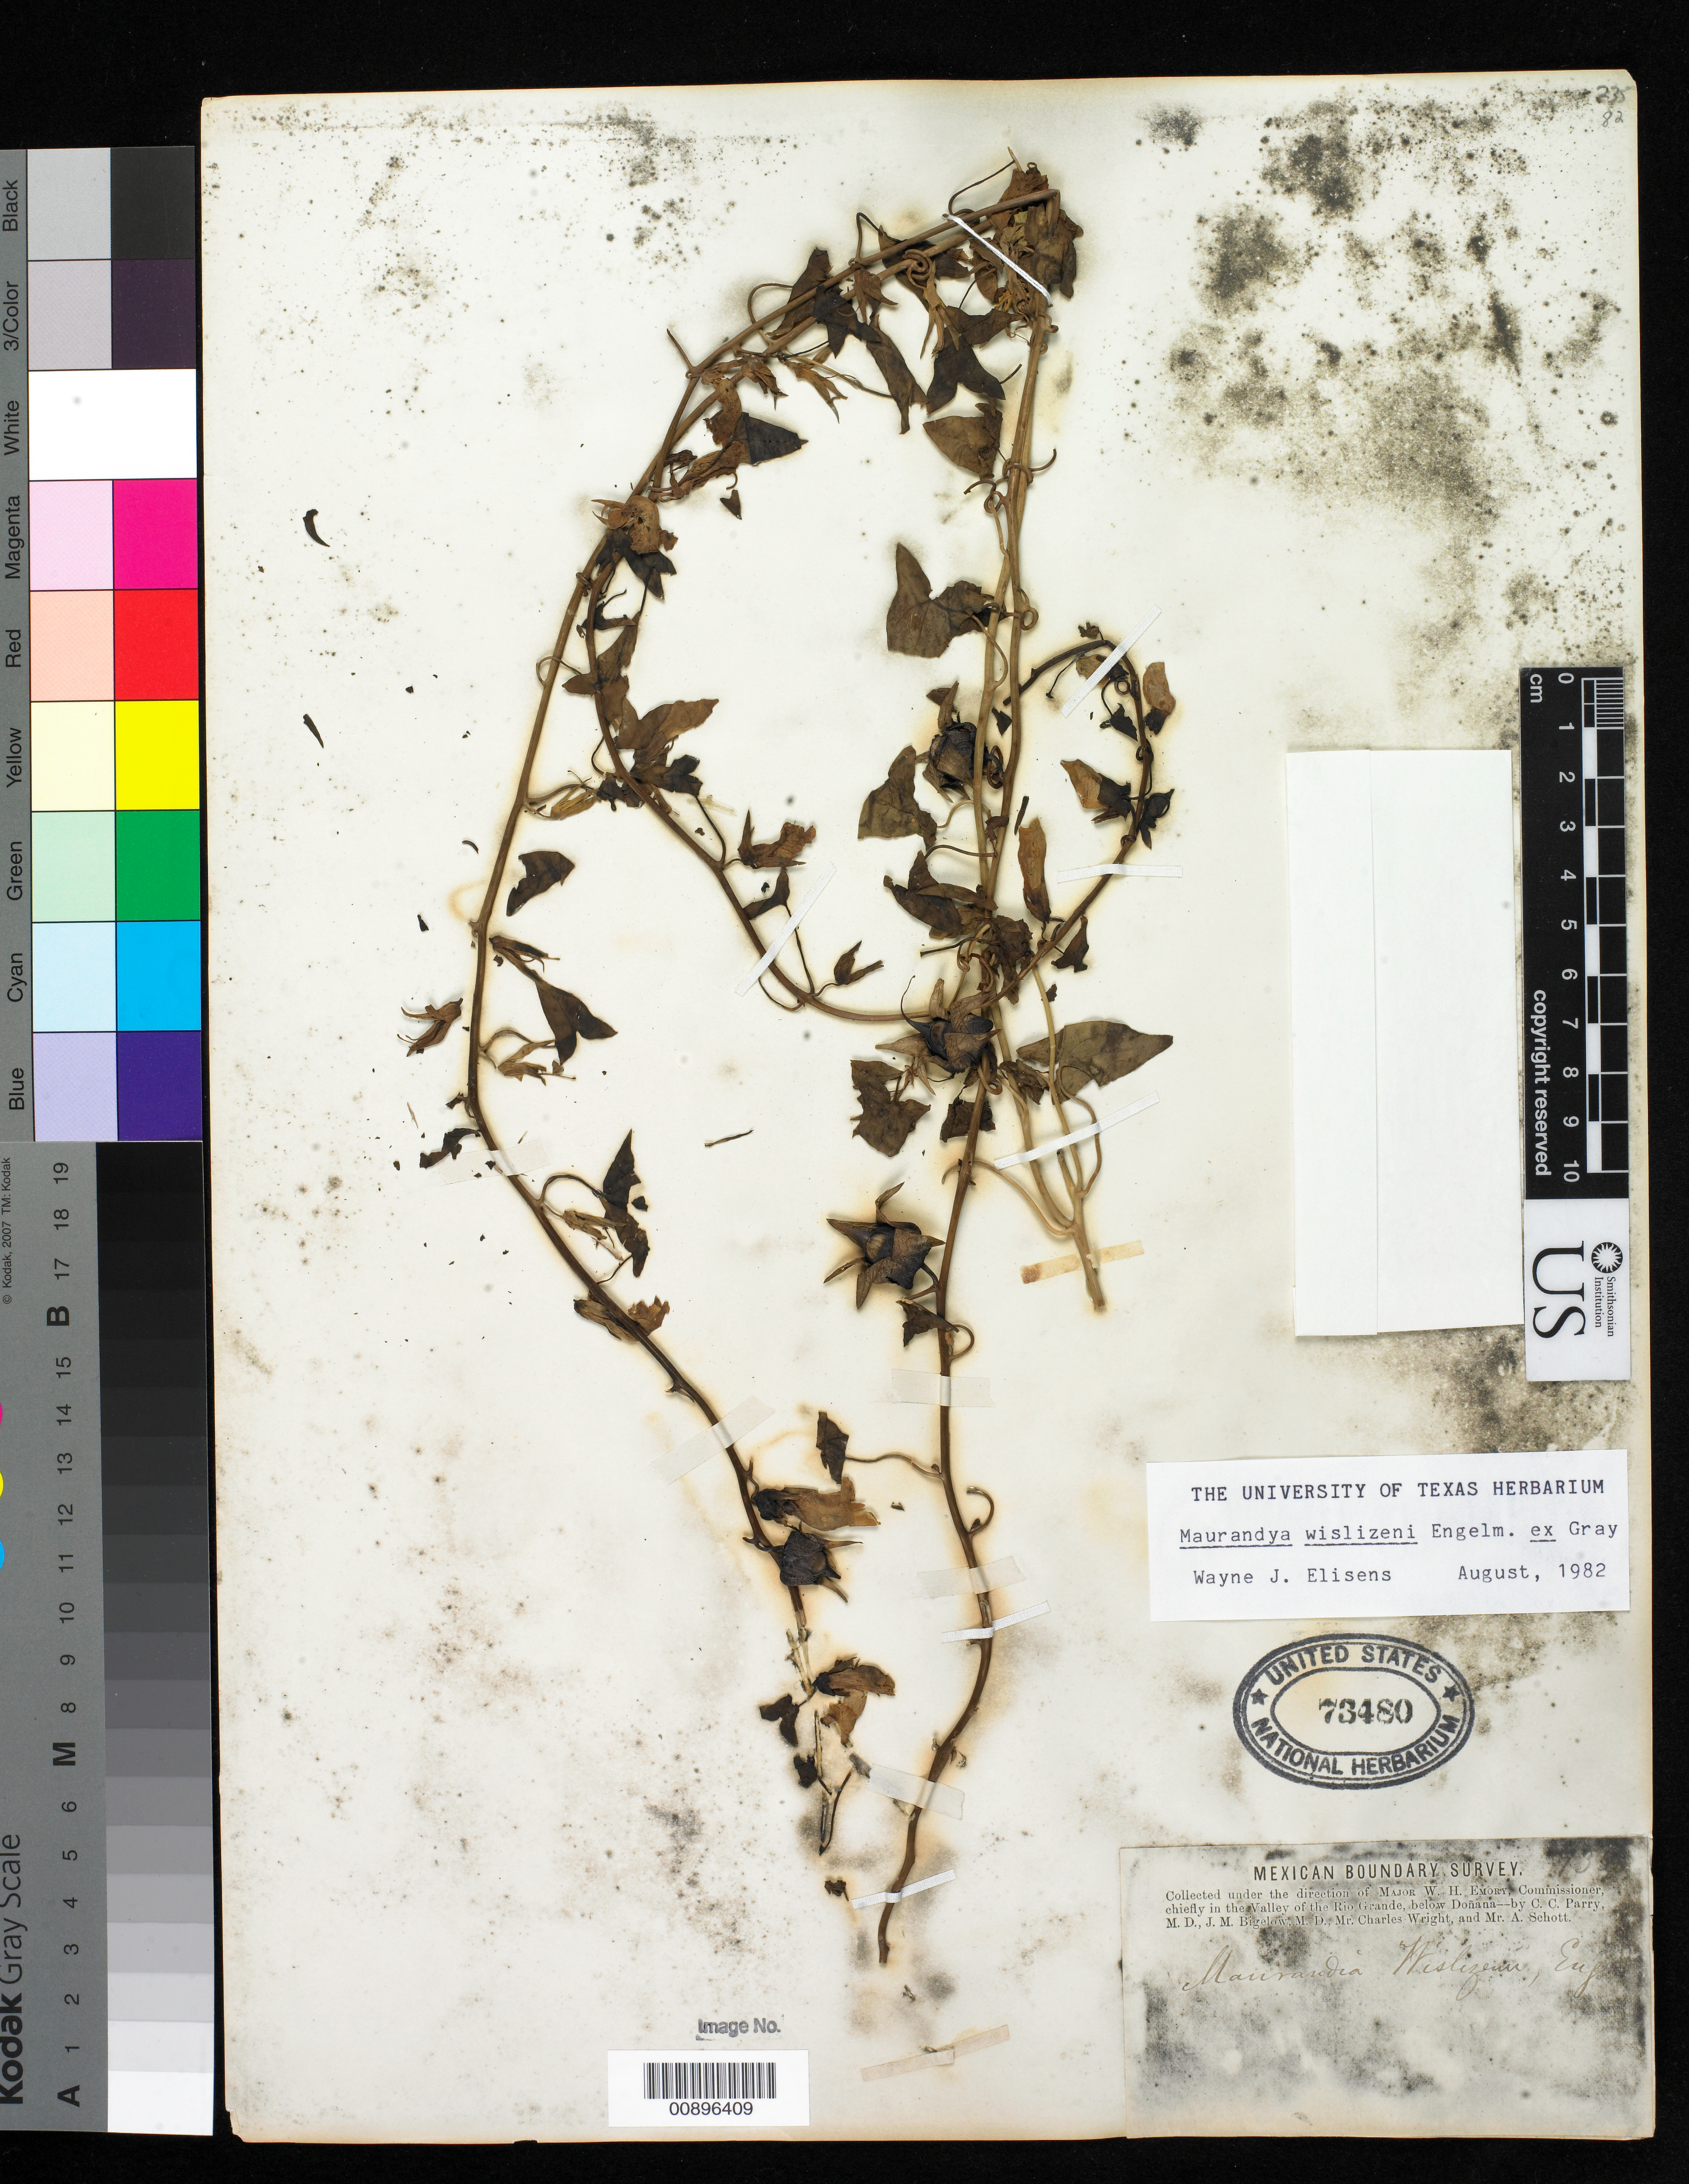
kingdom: Plantae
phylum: Tracheophyta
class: Magnoliopsida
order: Lamiales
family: Plantaginaceae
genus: Maurandya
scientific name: Maurandya wislizeni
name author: Engelm. ex A. Gray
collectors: C. C. Parry, J. M. Bigelow, C. Wright & A. C. V. Schott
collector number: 7335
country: United States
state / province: New Mexico / Texas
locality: Valley of the Rio Grande, below Doñana.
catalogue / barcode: US 73480